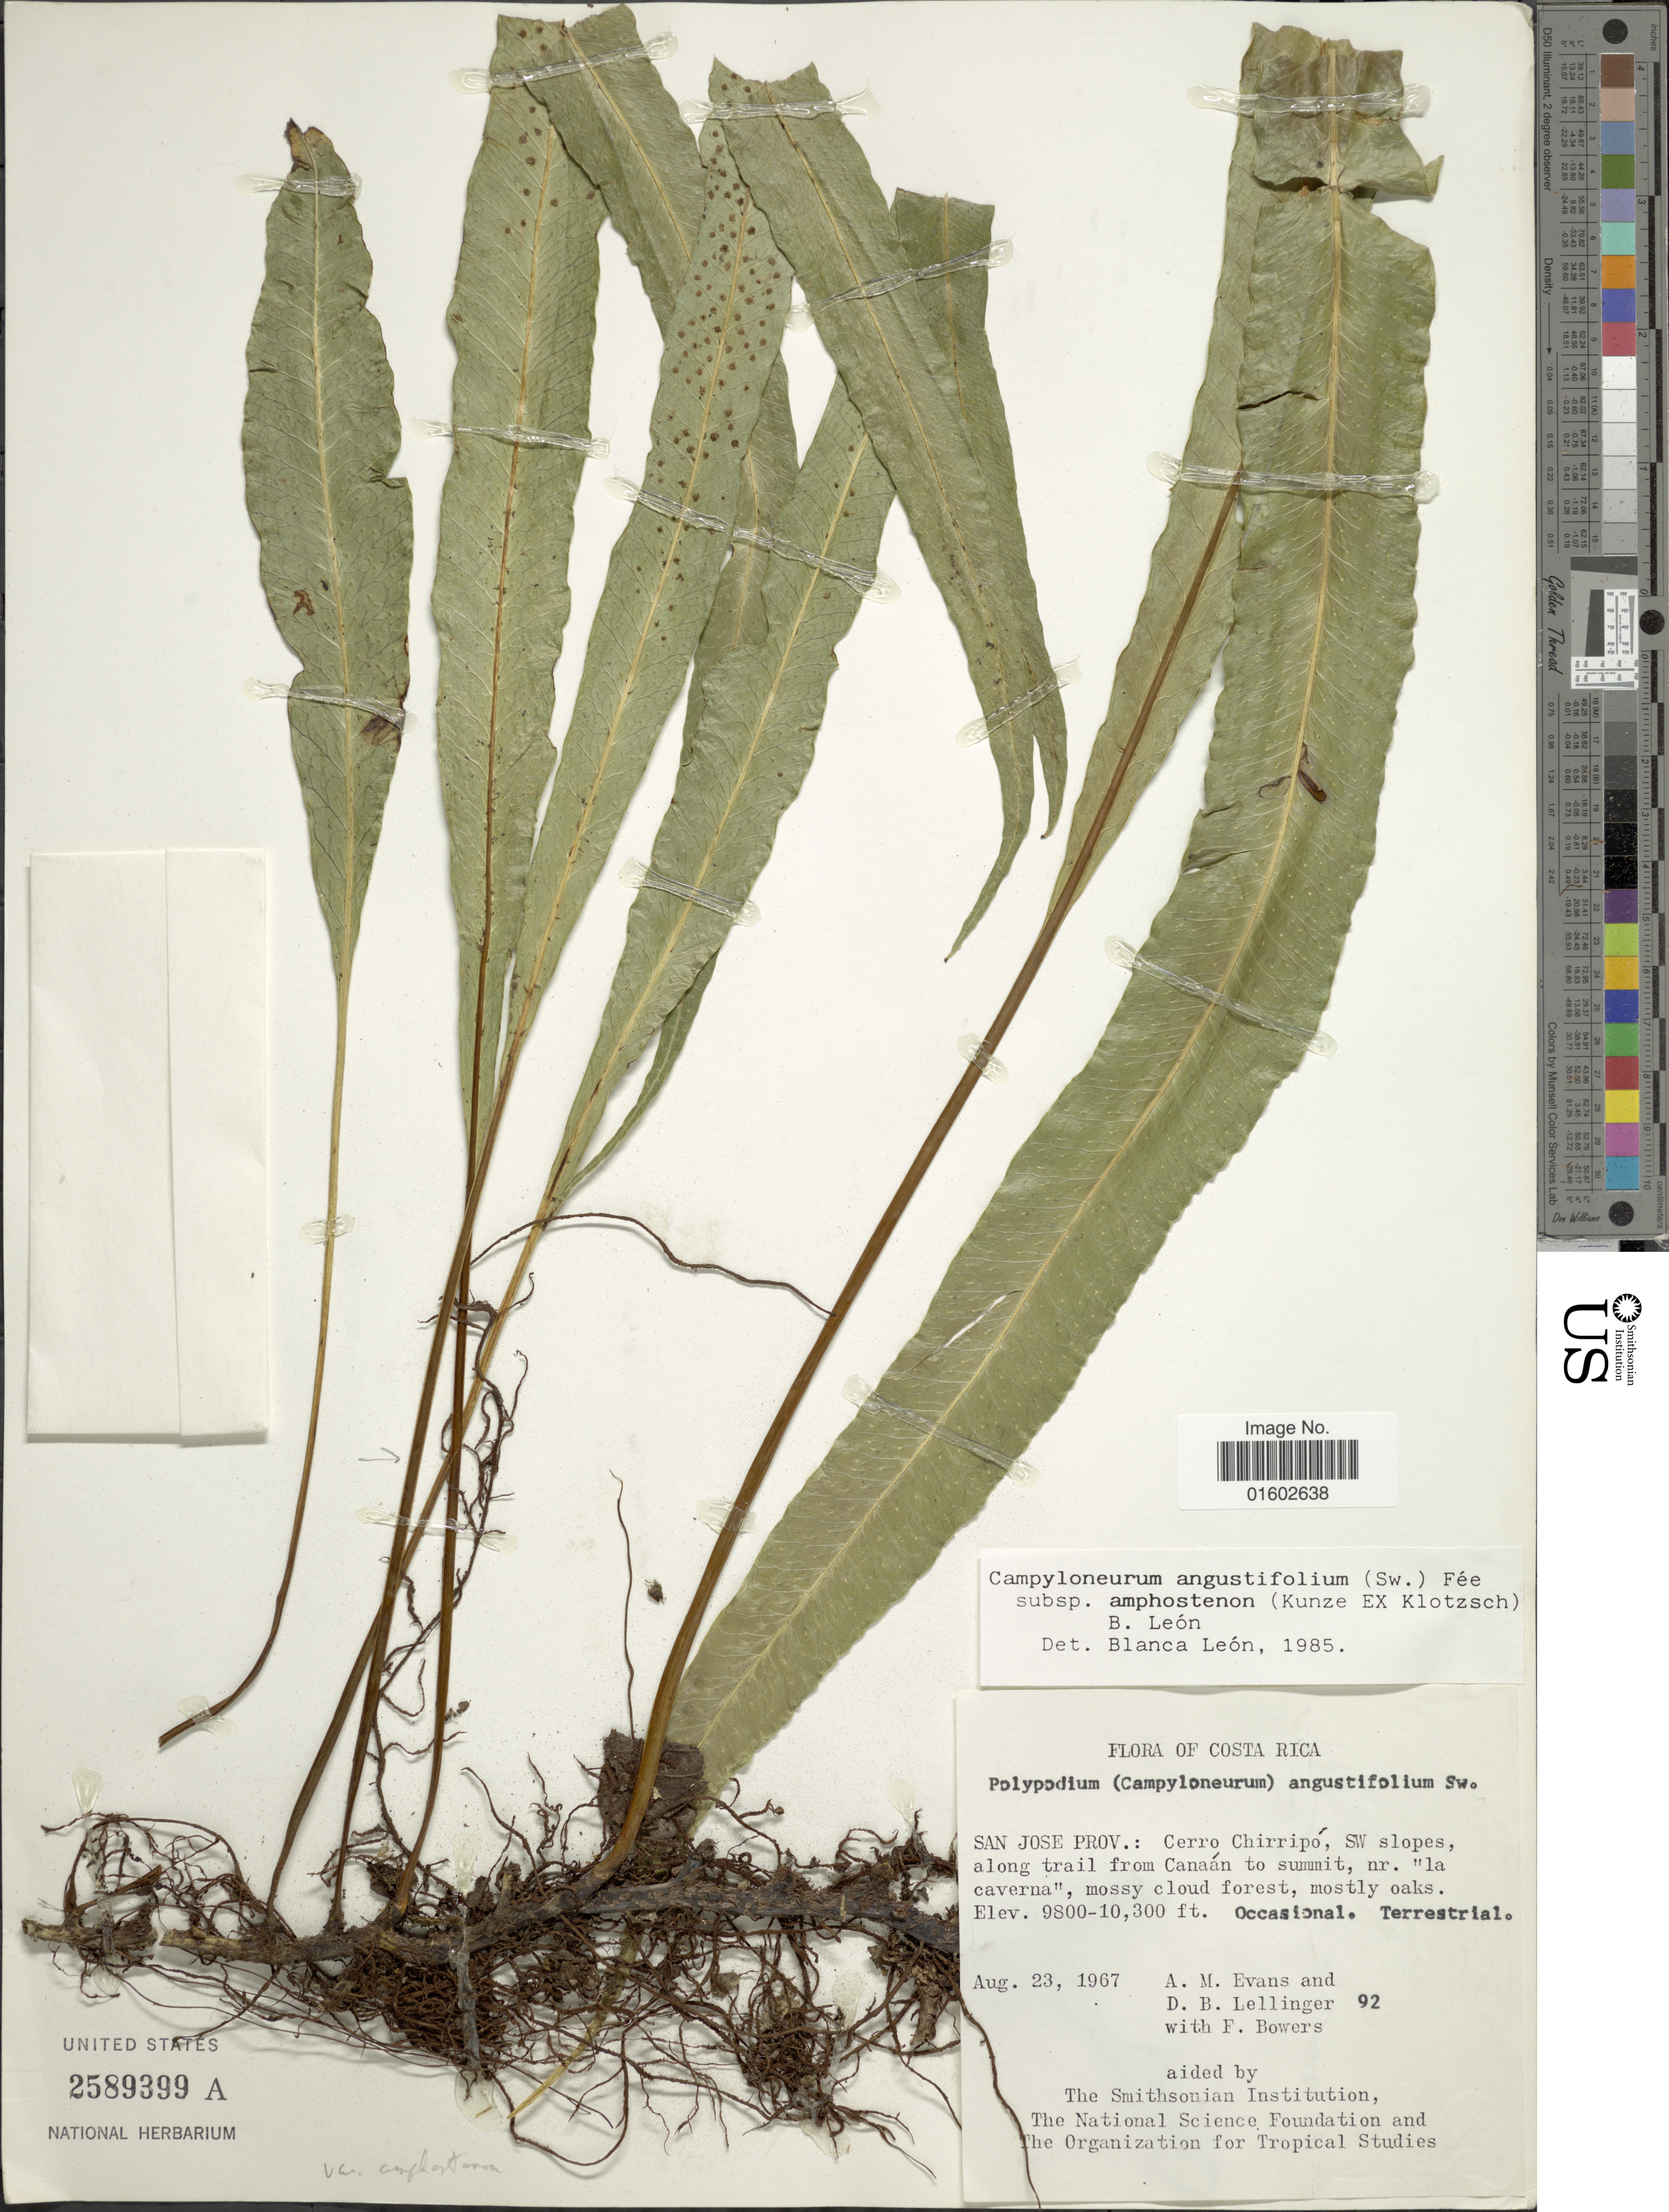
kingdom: Plantae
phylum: Tracheophyta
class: Polypodiopsida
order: Polypodiales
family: Polypodiaceae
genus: Campyloneurum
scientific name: Campyloneurum amphostenon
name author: (Kunze ex Klotzsch) Fée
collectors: A. M. Evans, D. B. Lellinger & F. Bowers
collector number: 92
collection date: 1967-08-23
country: Costa Rica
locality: Cerro Chirripo, SW slopes along trail from Canaan to summit nr. "la caverna", mossy cloud forest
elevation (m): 9800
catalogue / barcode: US 2589399A